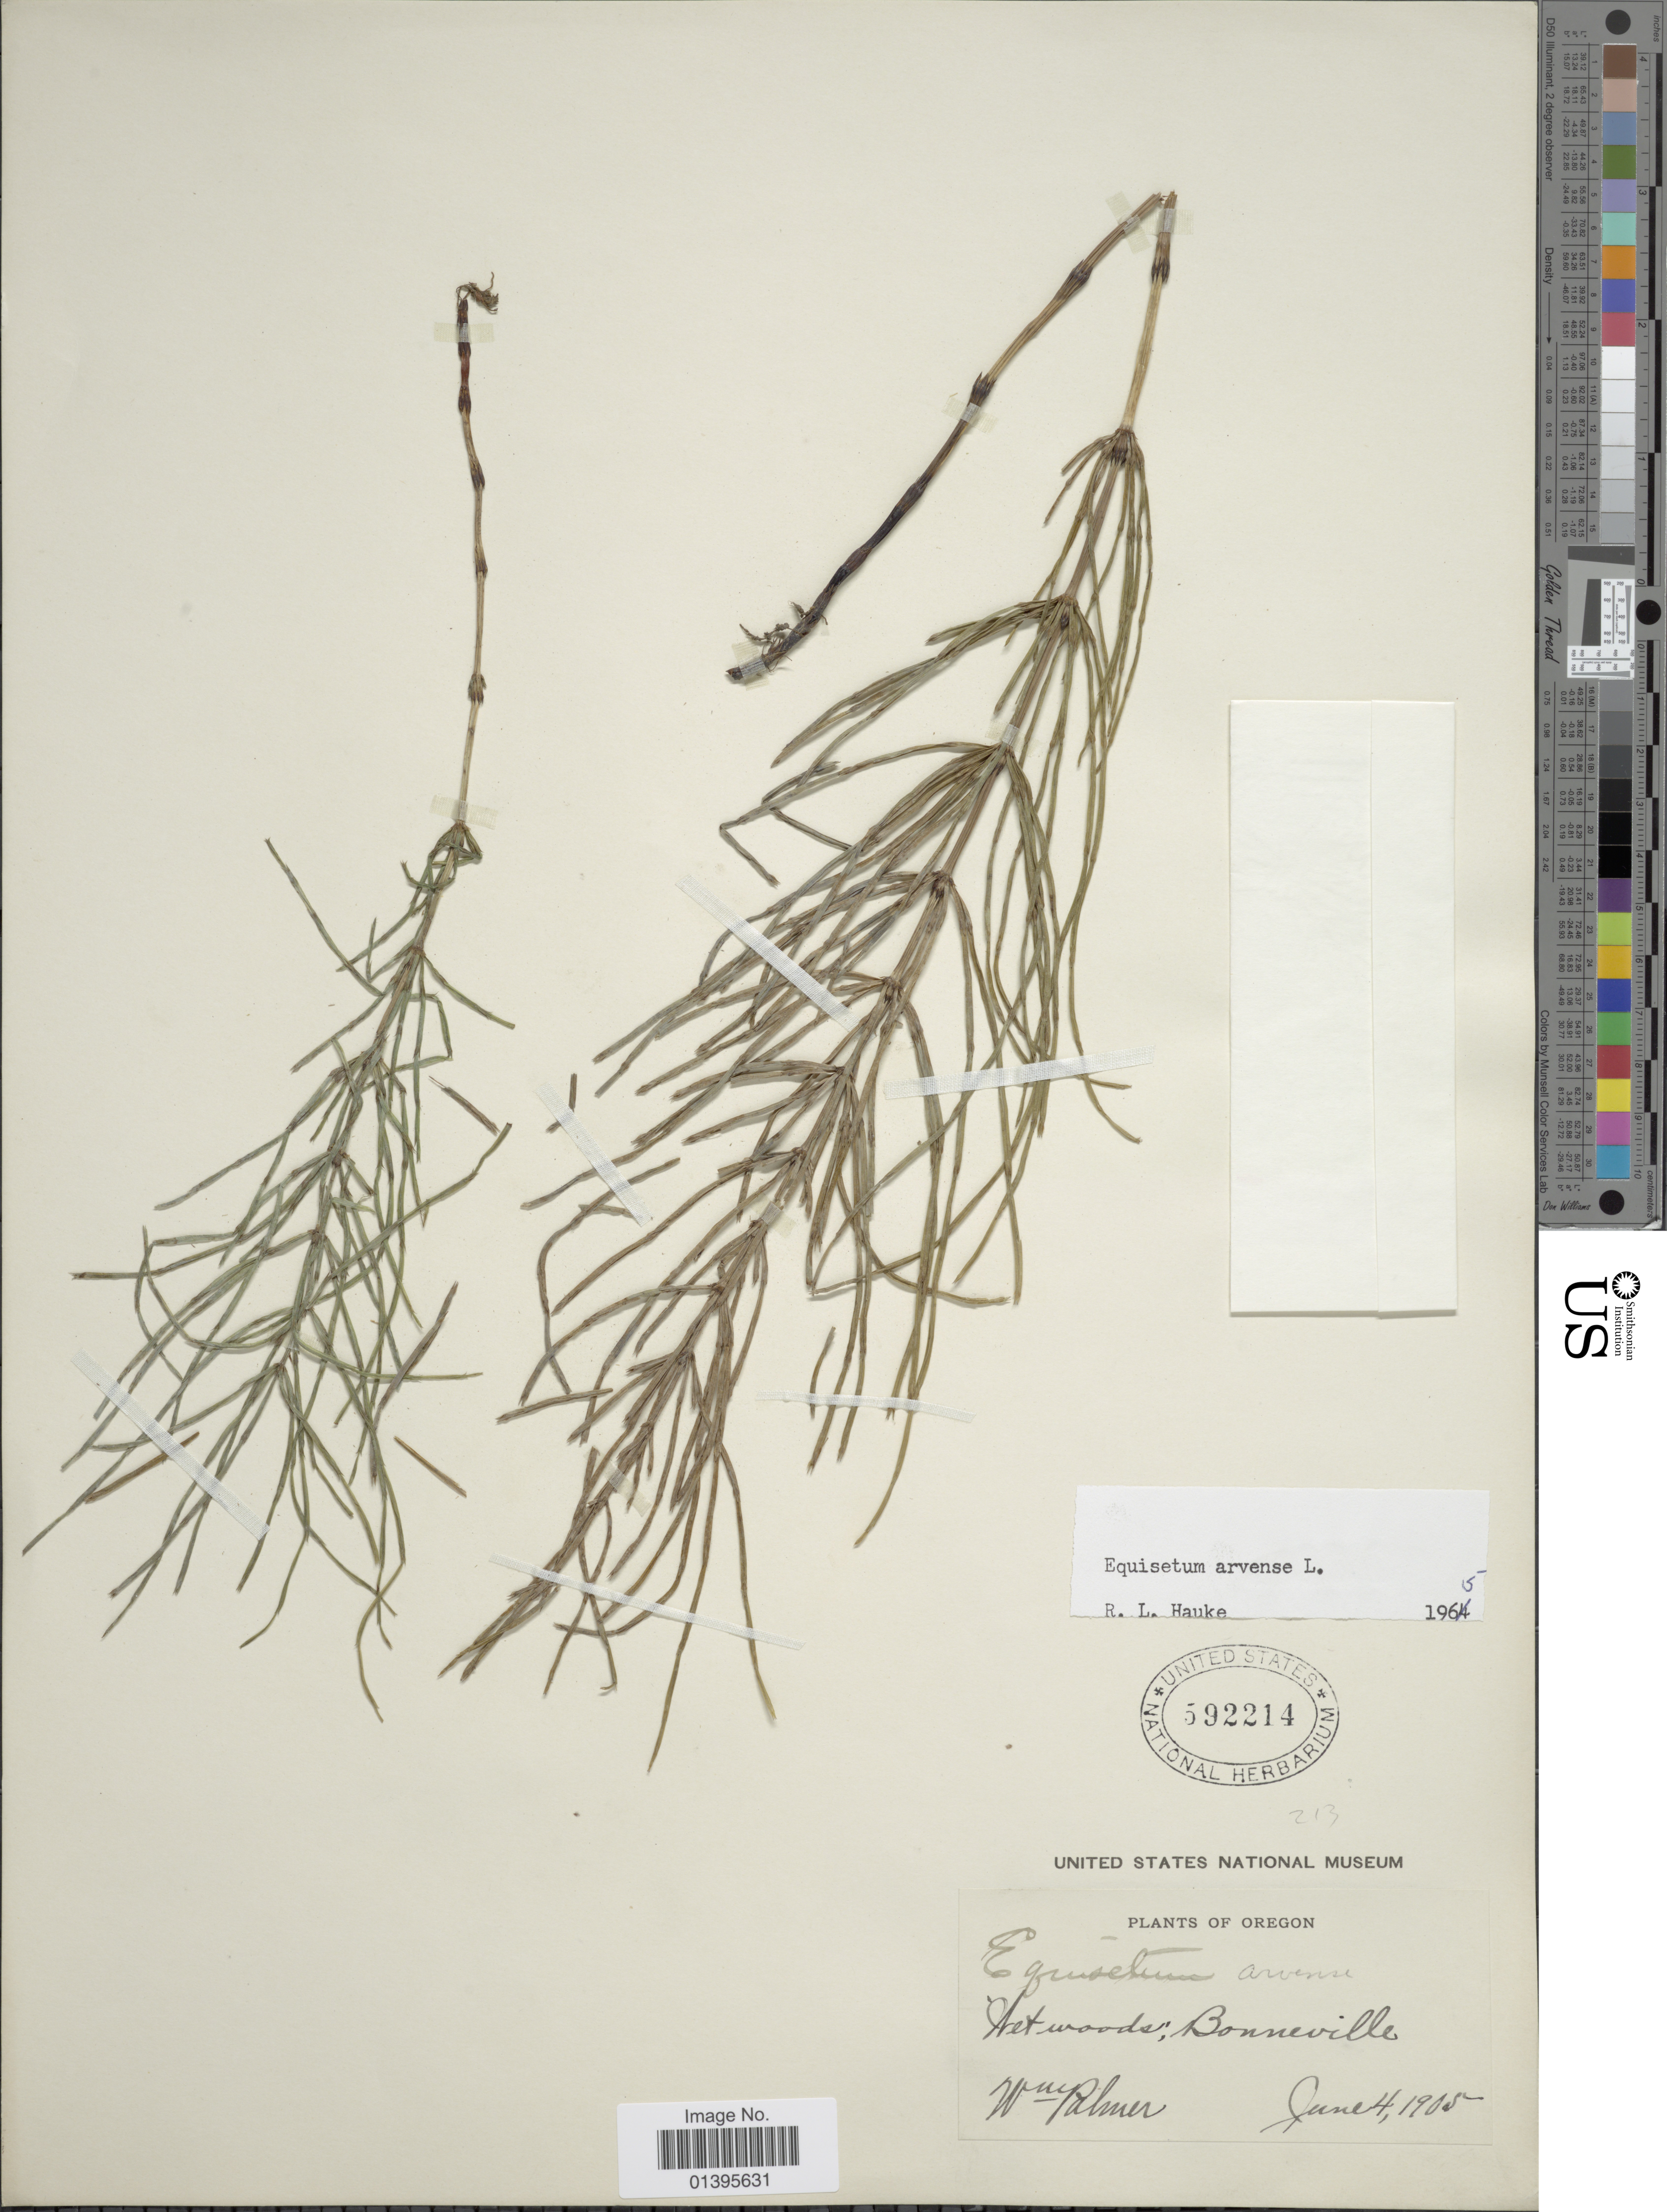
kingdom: Plantae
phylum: Tracheophyta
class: Polypodiopsida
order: Equisetales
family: Equisetaceae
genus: Equisetum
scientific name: Equisetum arvense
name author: L.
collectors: W. Palmer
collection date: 1905-06-04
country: United States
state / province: Oregon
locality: Bonneville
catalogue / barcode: US 592214